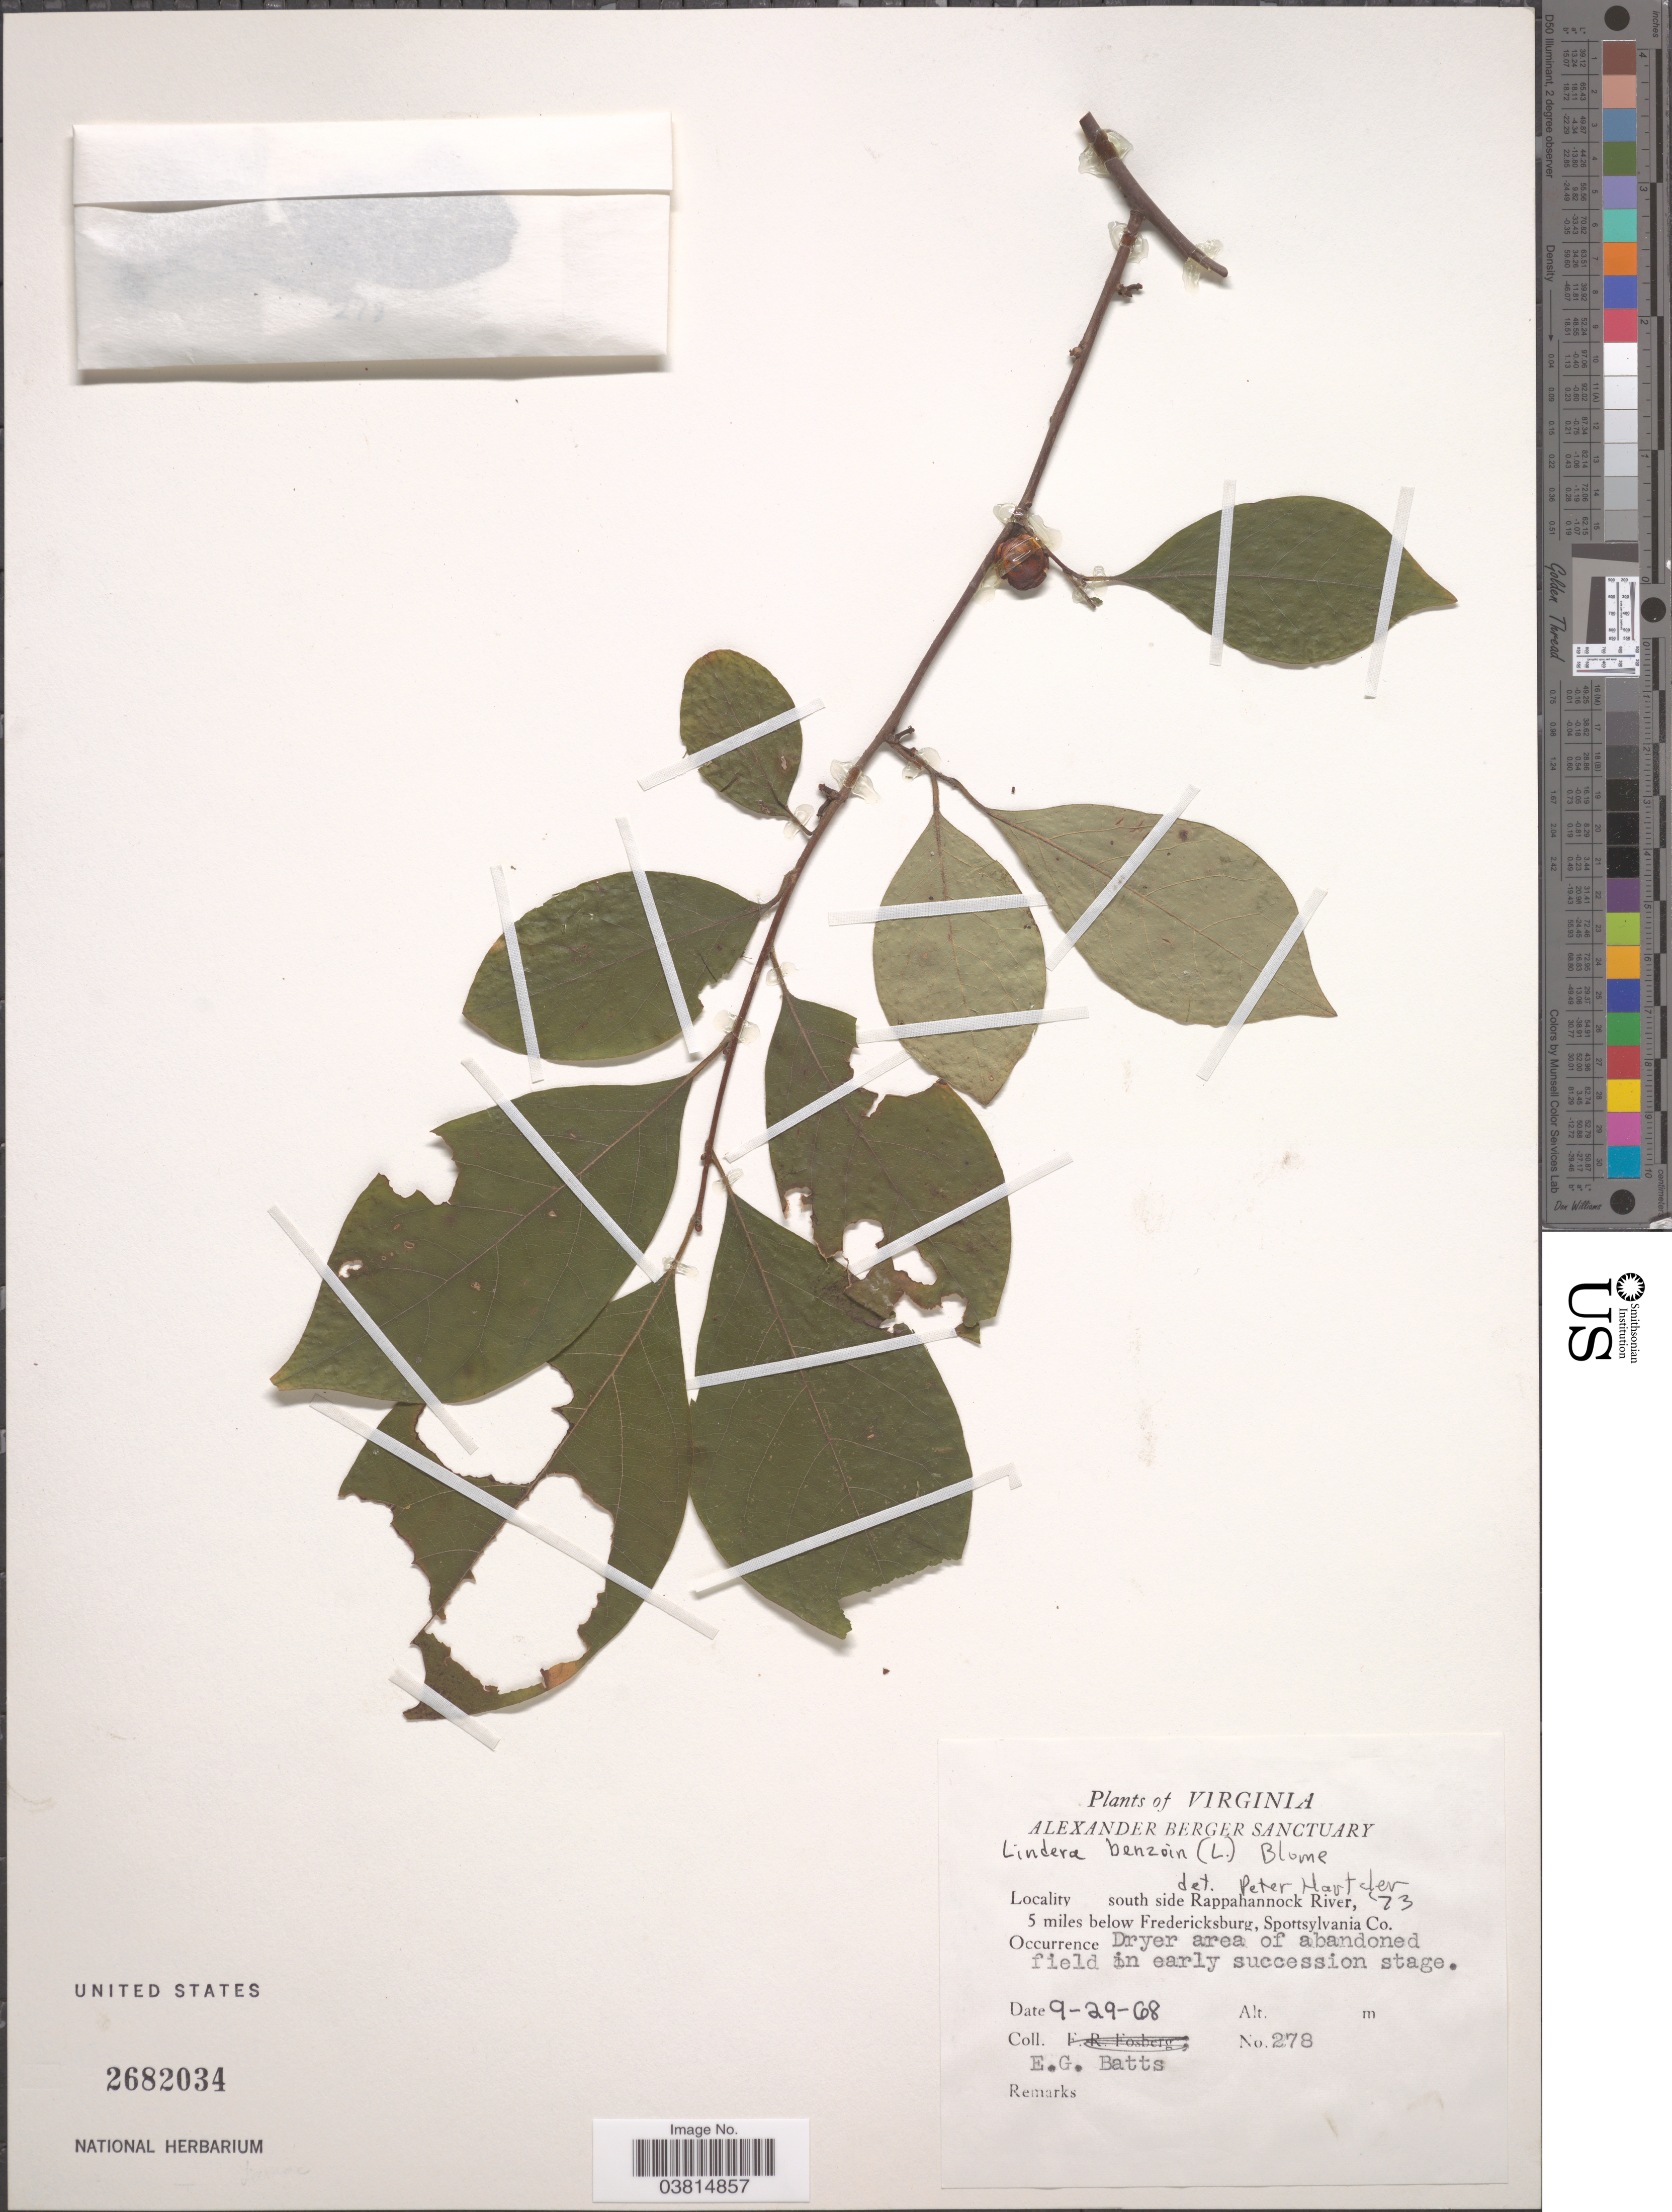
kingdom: Plantae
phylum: Tracheophyta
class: Magnoliopsida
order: Laurales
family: Lauraceae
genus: Lindera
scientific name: Lindera benzoin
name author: (L.) Blume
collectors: E. Batts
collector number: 278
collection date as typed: Transcribed d/m/y: 29/9/68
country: United States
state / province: Virginia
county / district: Spotsylvania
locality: Alexander Berger Sanctuary. South side Rappahannock River, 5 miles below Fredericksburg.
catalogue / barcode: US 2682034